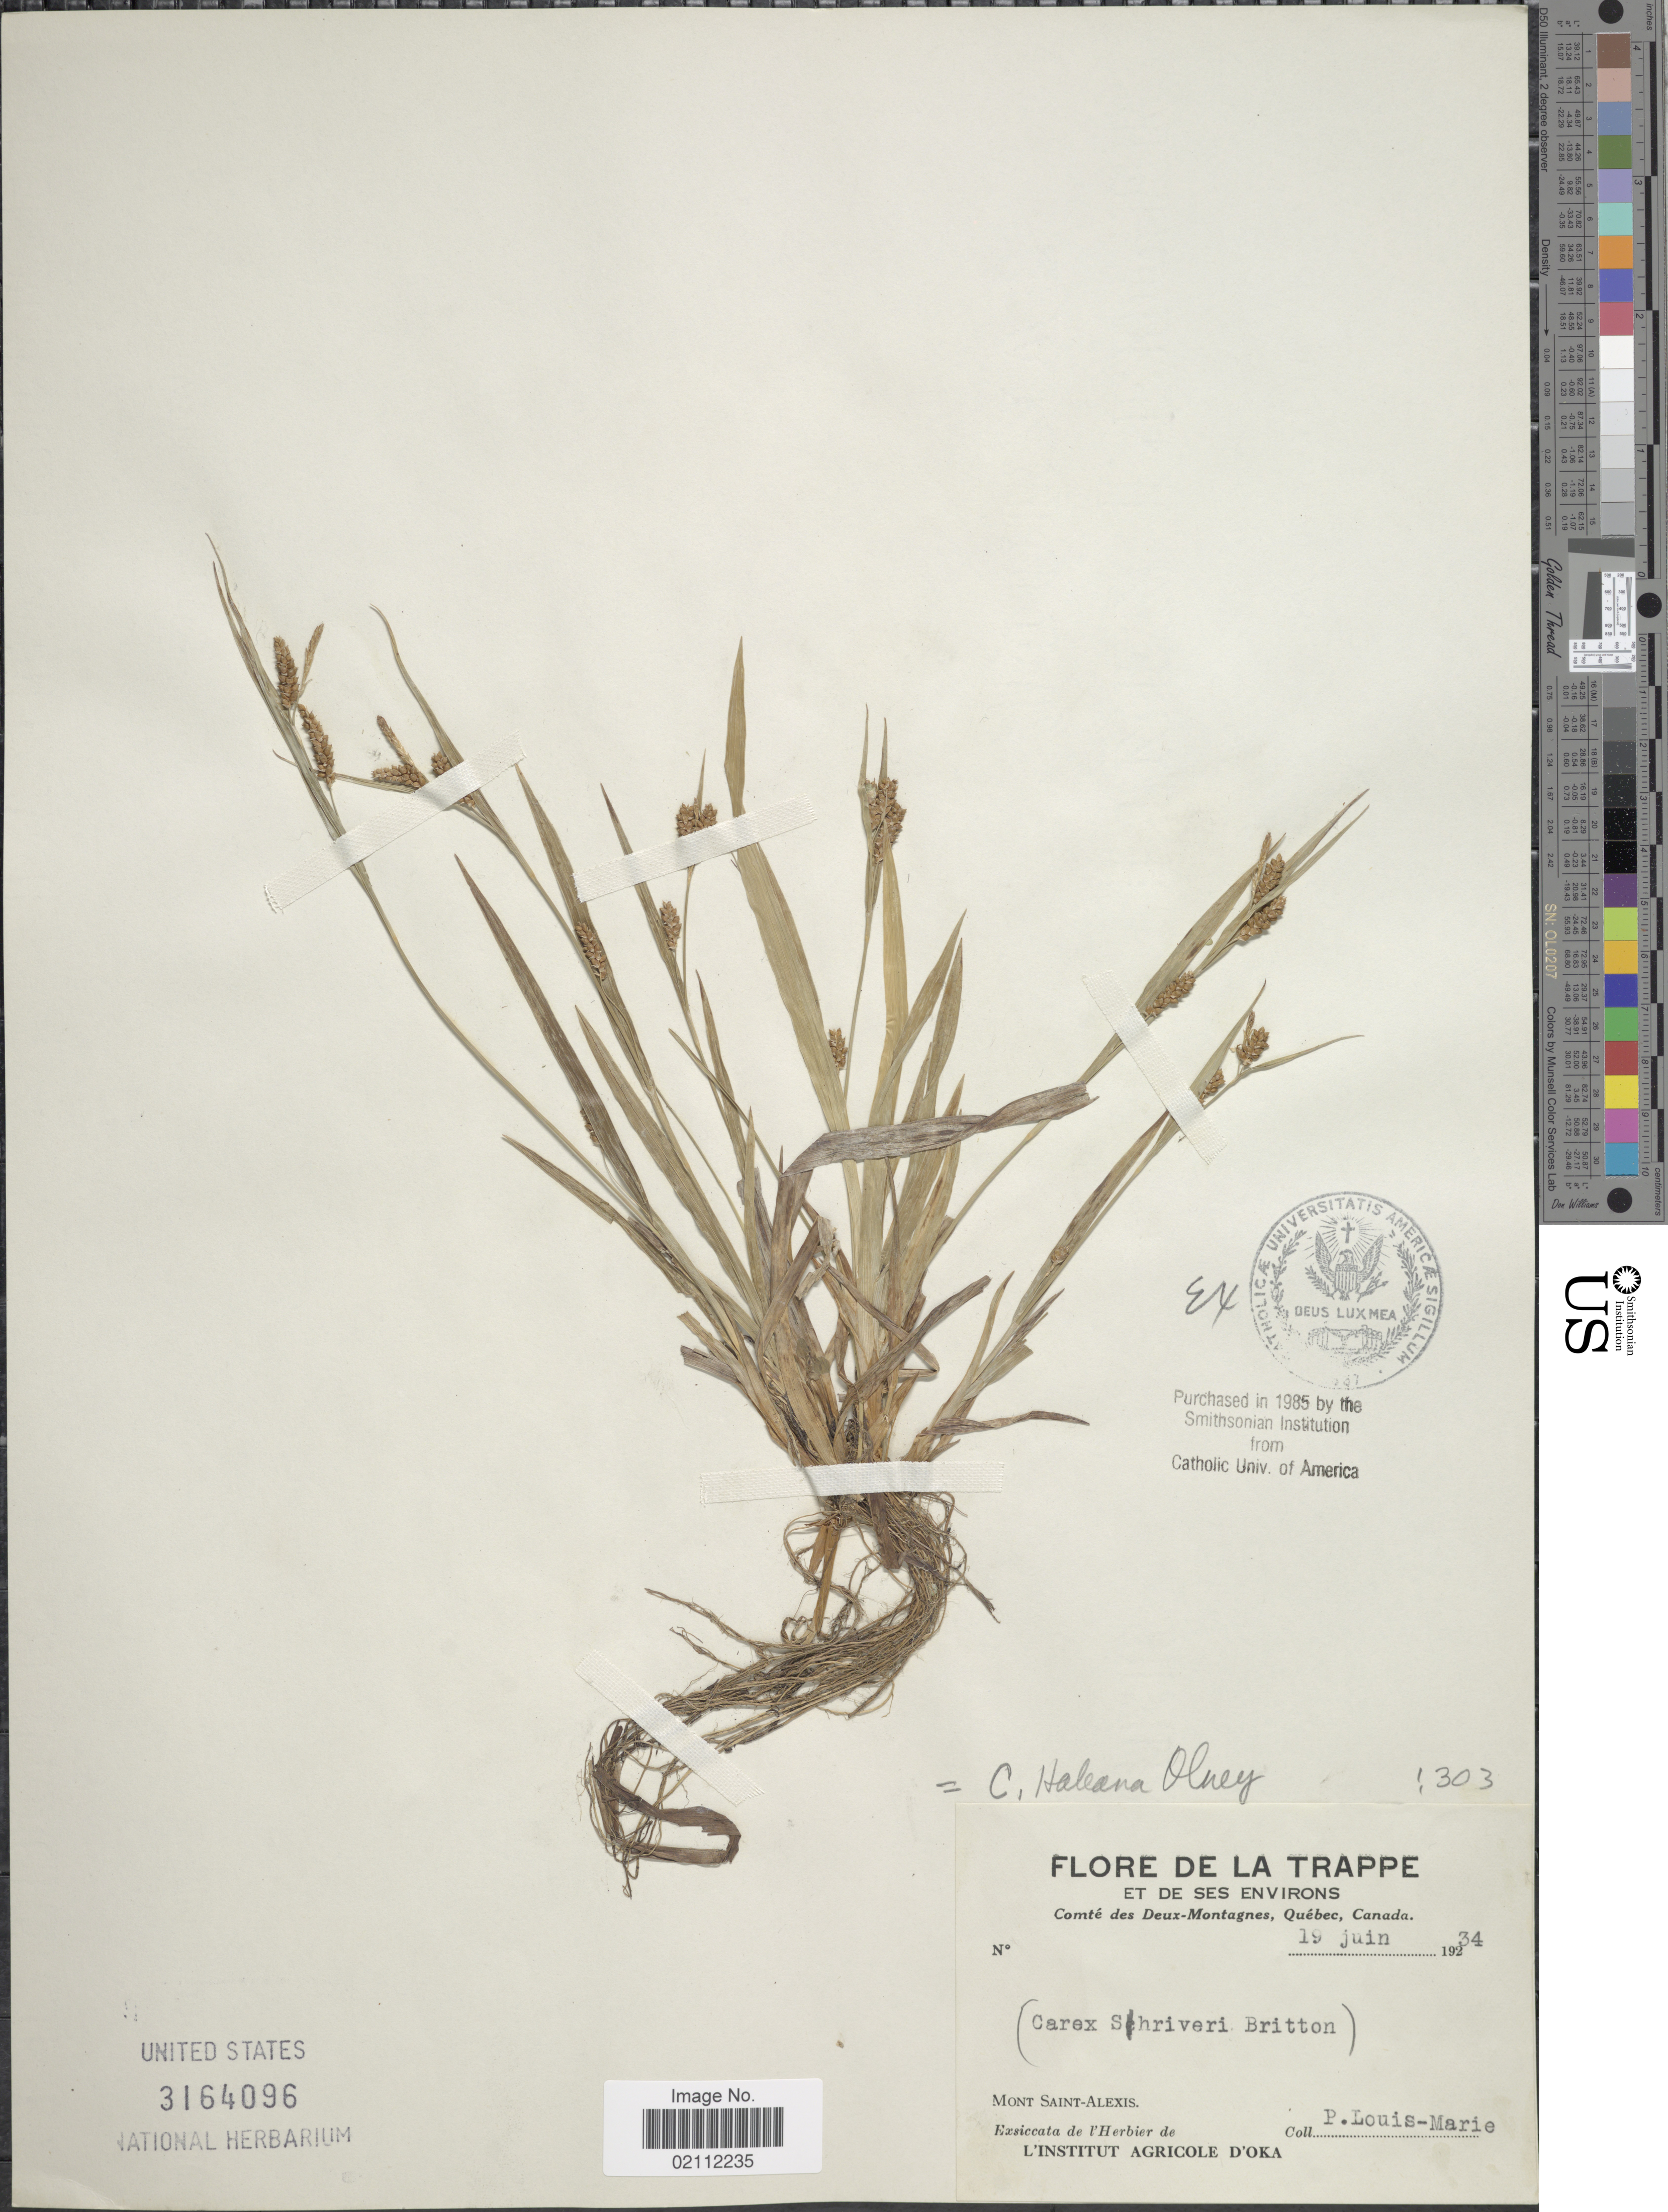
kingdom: Plantae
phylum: Tracheophyta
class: Liliopsida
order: Poales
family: Cyperaceae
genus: Carex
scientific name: Carex granularis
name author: Muhl. ex Willd.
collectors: L.-M. LaLonde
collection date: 1934-06-19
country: Canada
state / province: Quebec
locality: La Trappe et de ses environs. Comté des Deux-Montagnes. Mont Saint-Alexis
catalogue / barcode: US 3164096